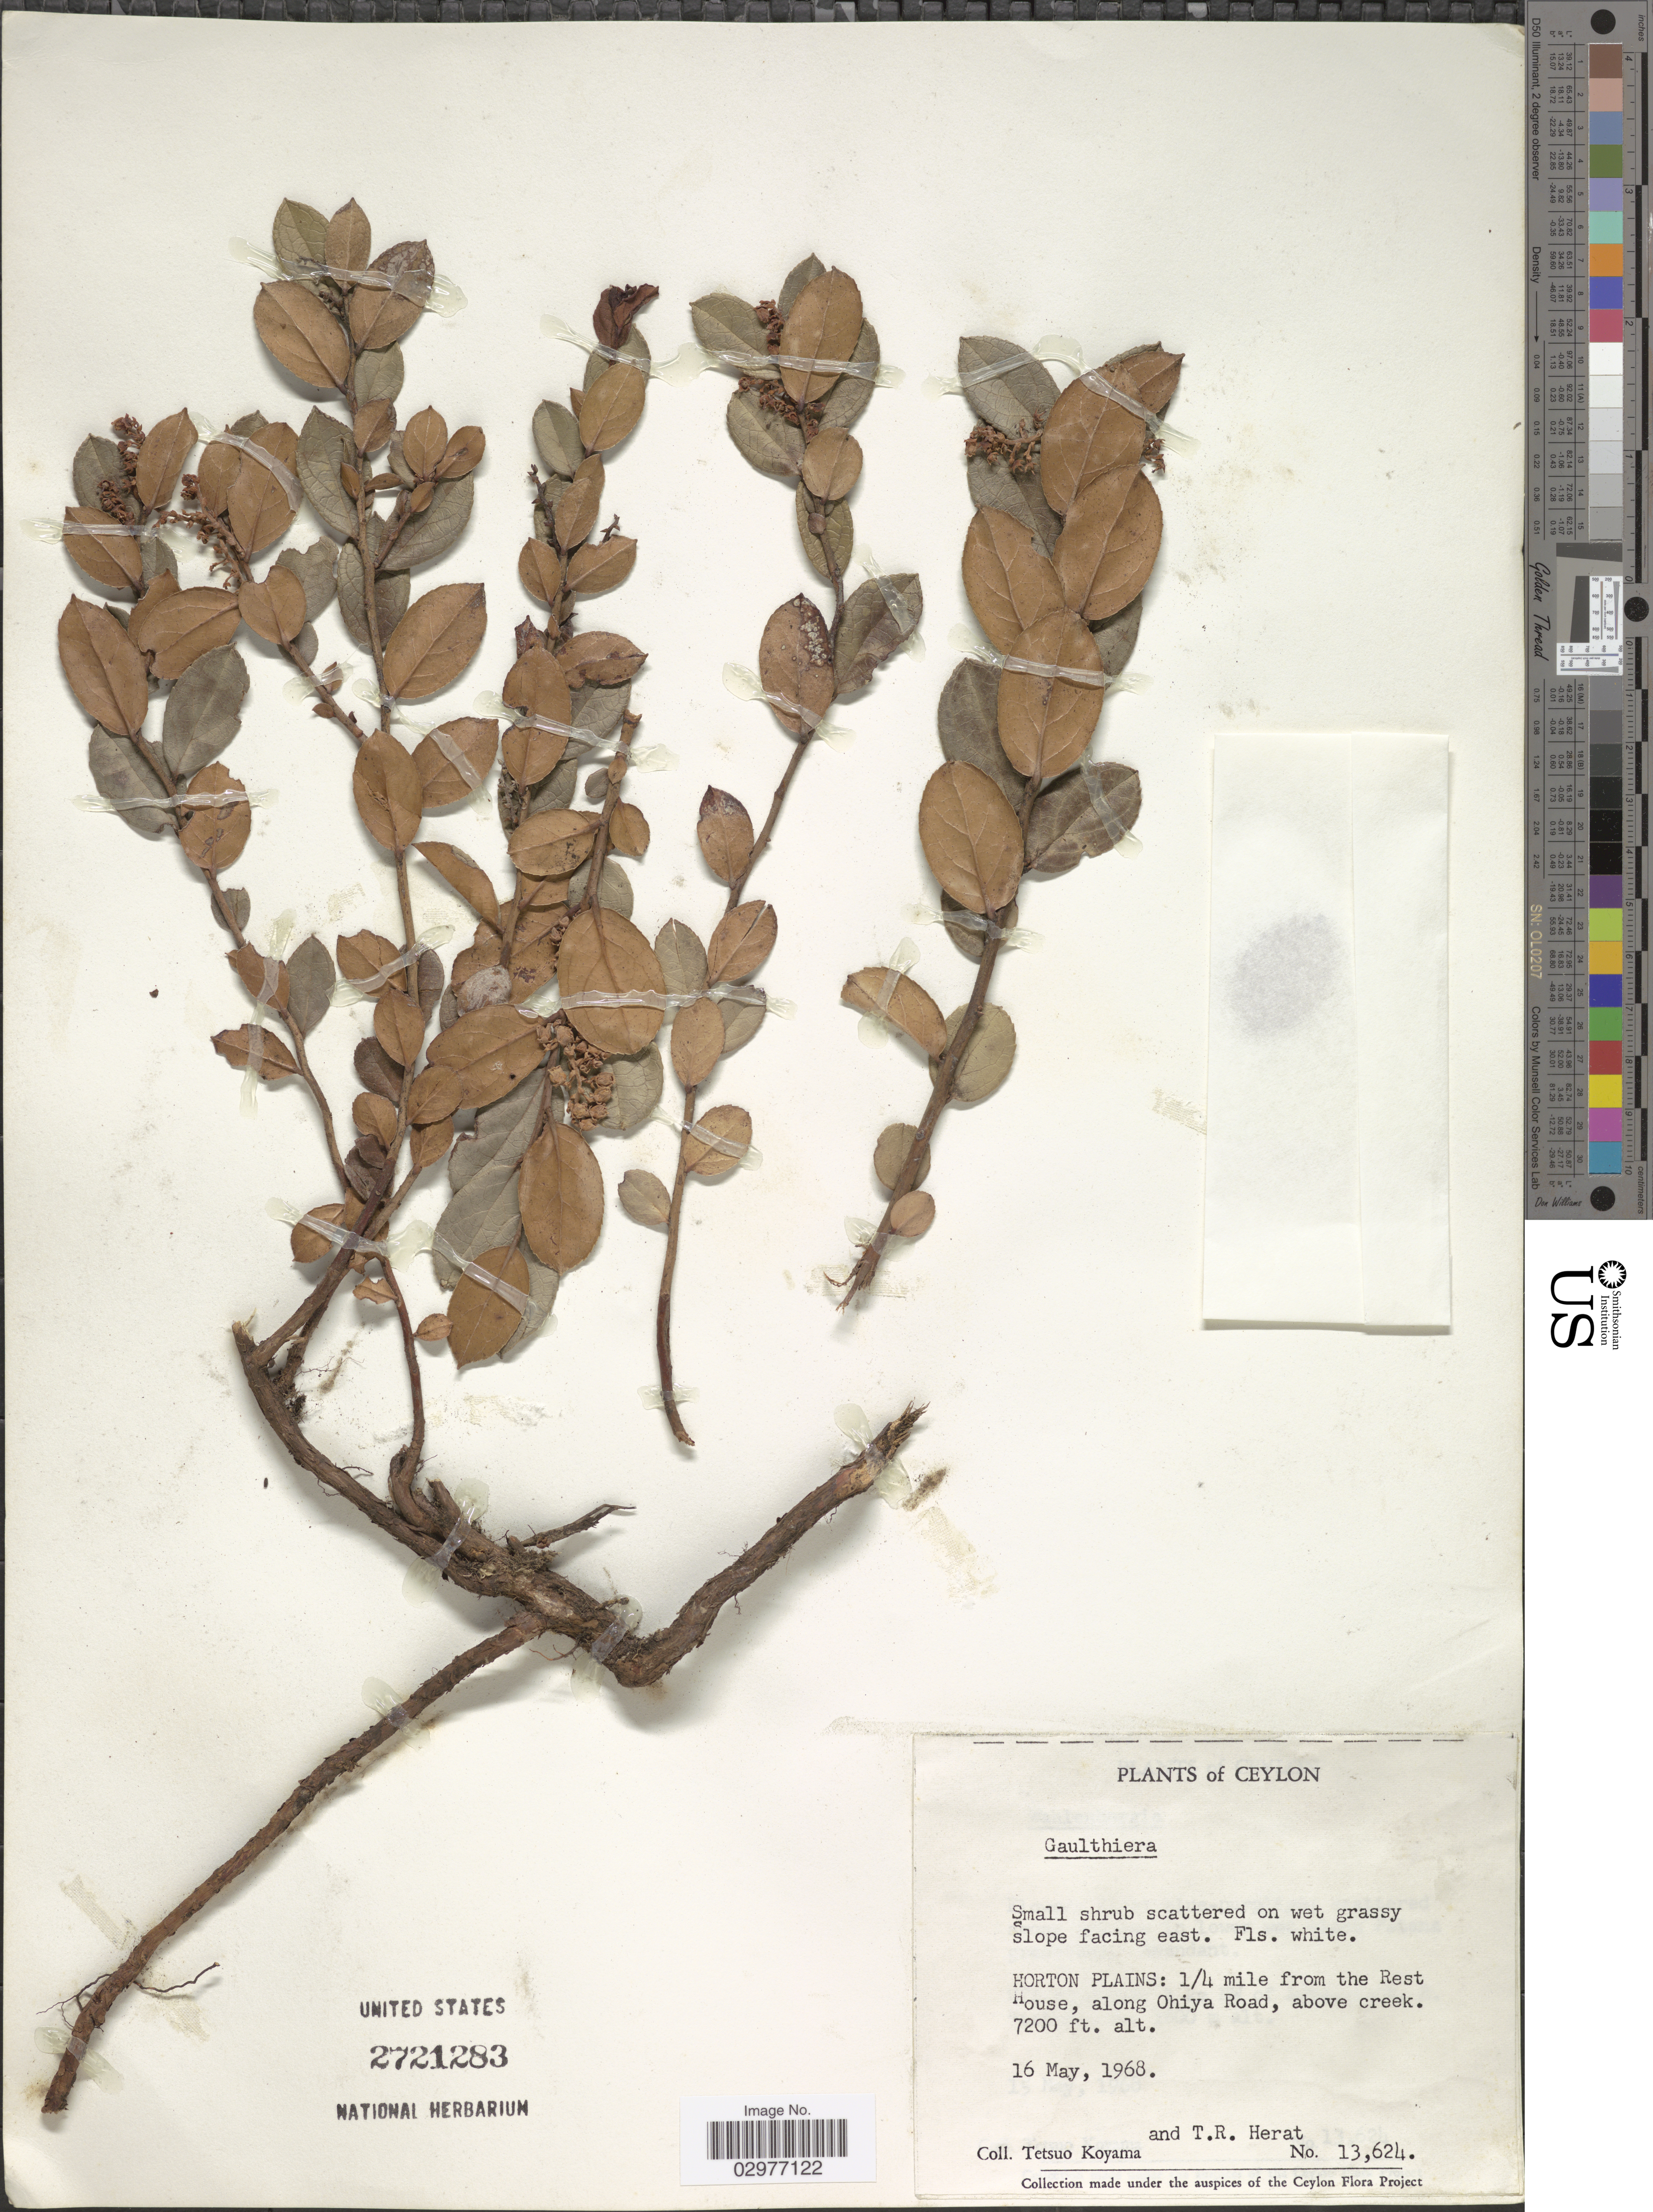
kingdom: Plantae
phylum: Tracheophyta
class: Magnoliopsida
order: Ericales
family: Ericaceae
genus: Gaultheria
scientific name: Gaultheria leschenaultii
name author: DC.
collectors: T. Koyama & T. R. Herat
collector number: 13624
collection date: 1968-05-16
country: Sri Lanka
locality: Ceylon. Horton Plains: 1/4 mile from the Rest House, along Ohiya Road, above creek.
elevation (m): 2195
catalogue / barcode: US 2721283